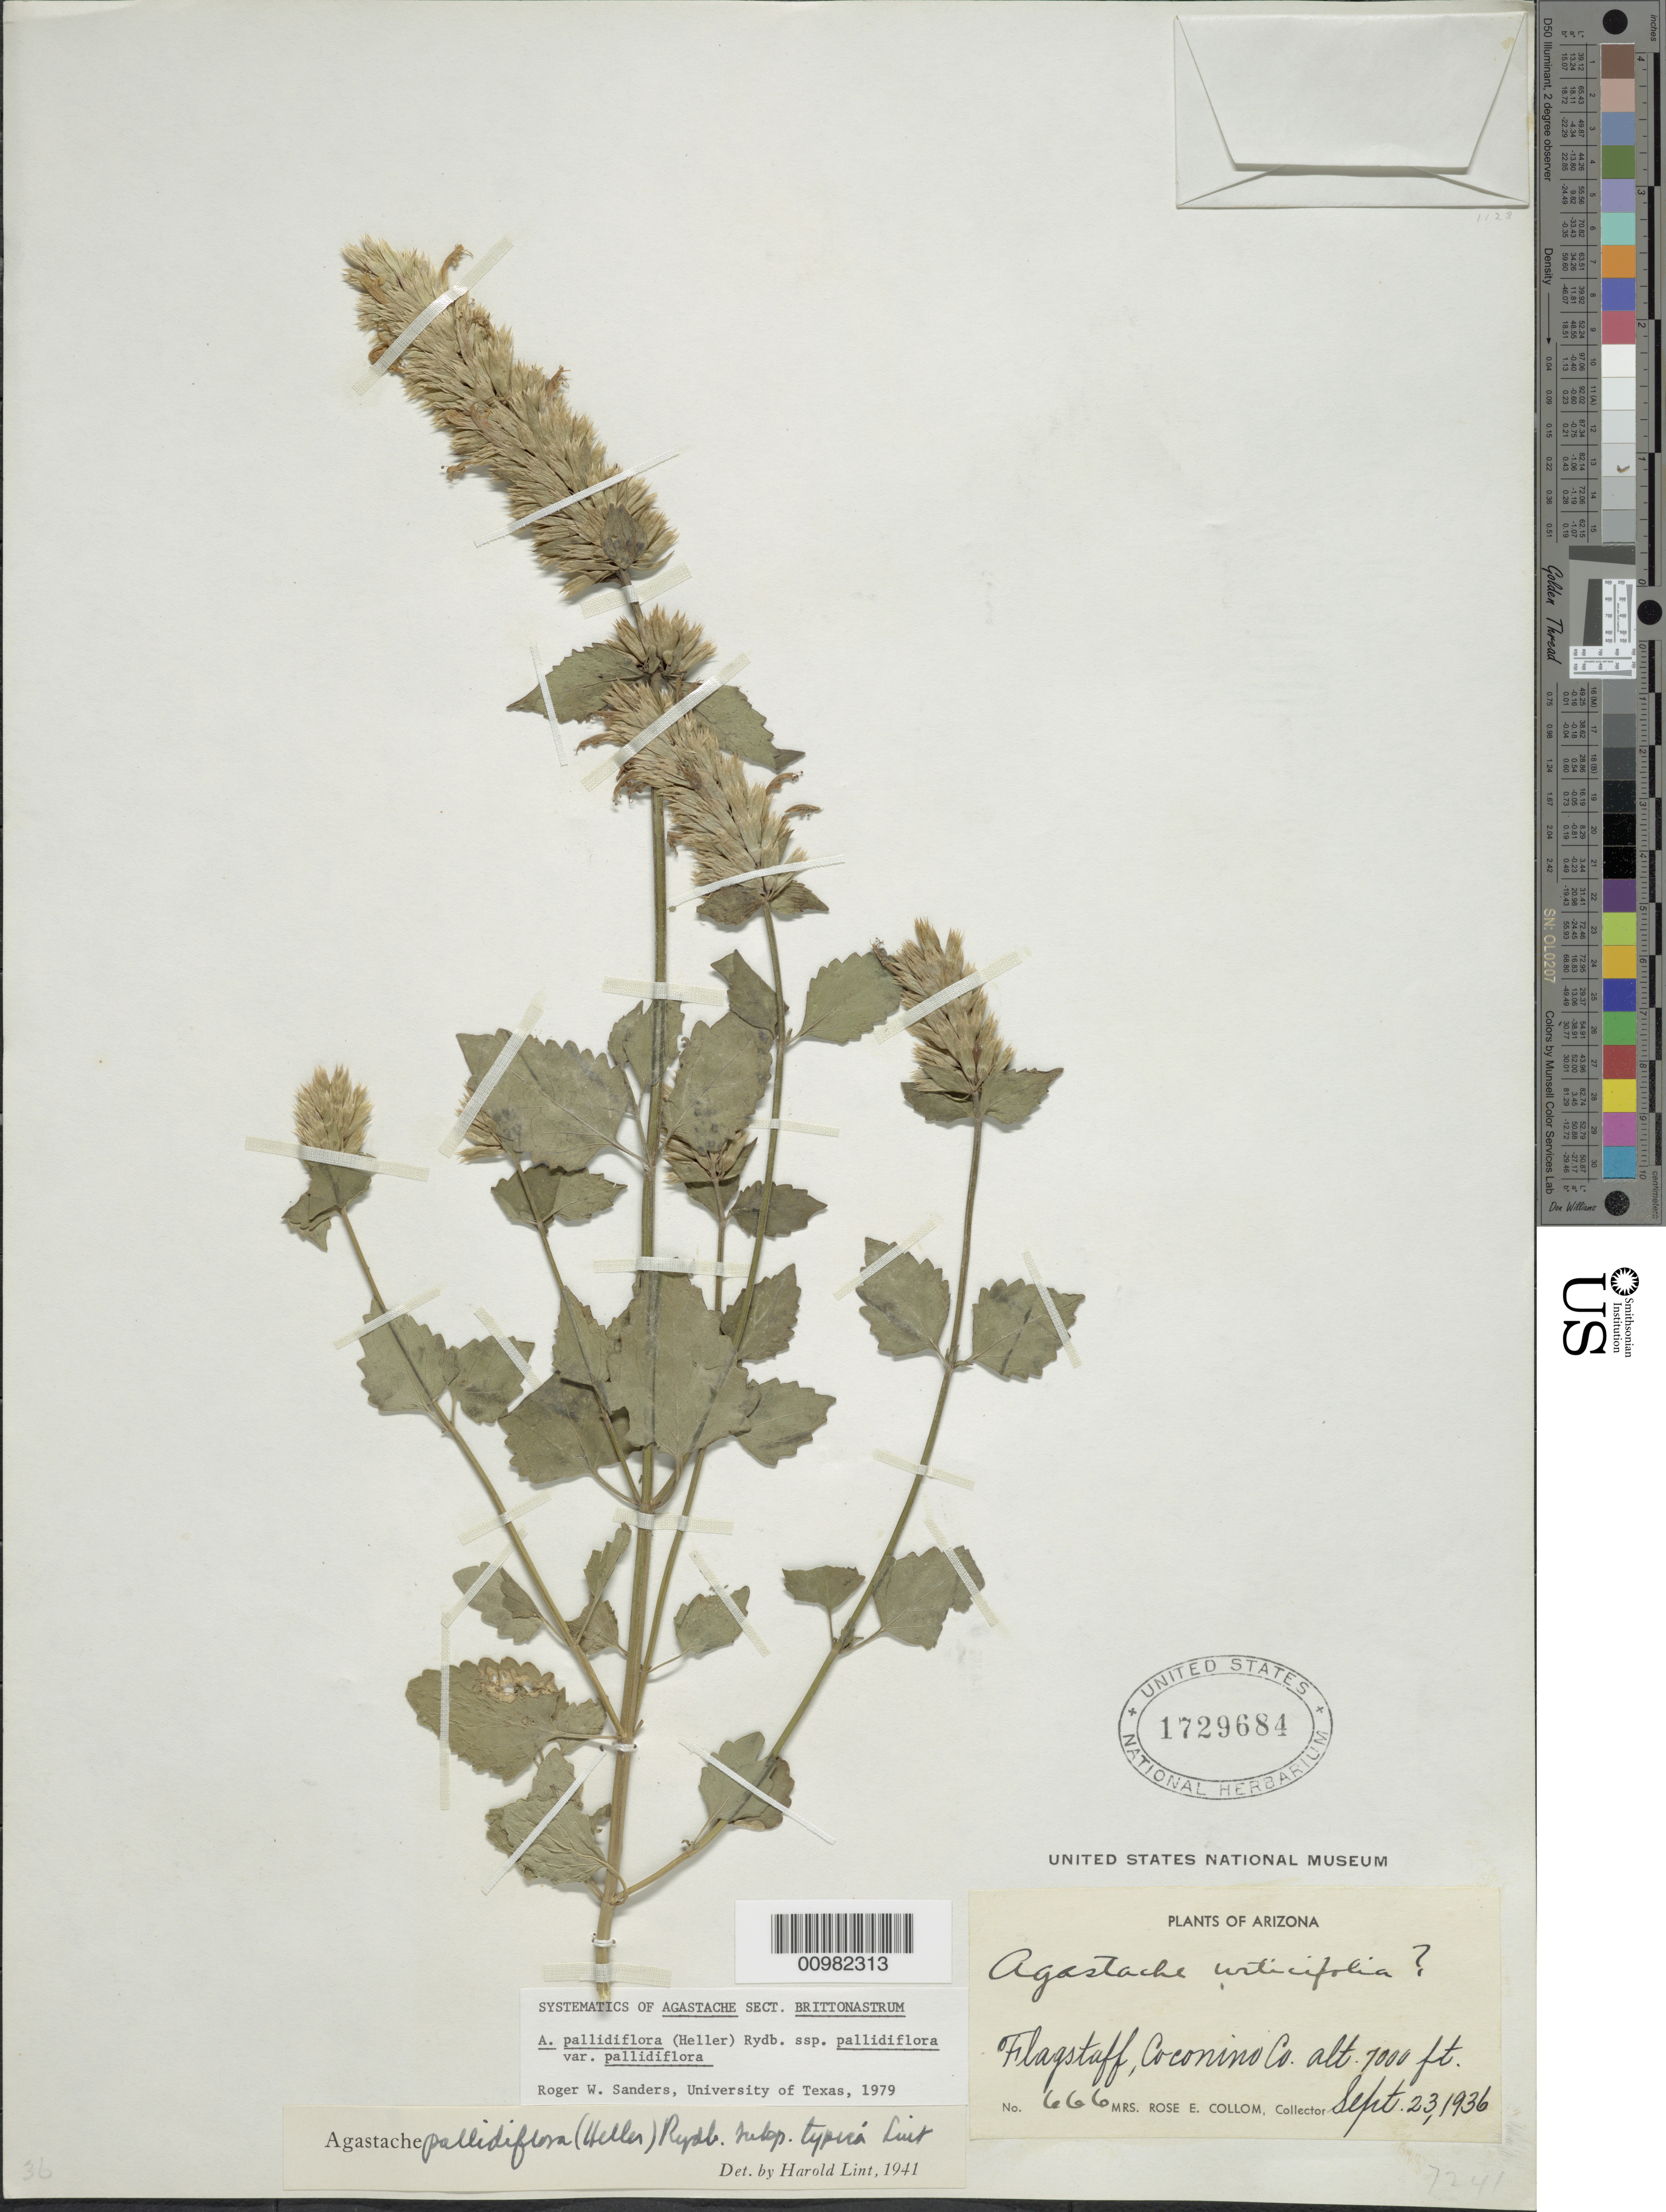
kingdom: Plantae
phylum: Tracheophyta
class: Magnoliopsida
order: Lamiales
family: Lamiaceae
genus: Agastache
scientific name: Agastache pallidiflora var. pallidiflora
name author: (A. Heller) Rydb.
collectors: R. E. Collom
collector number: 666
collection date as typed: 23 Sep 1936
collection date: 1936-09-23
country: United States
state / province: Arizona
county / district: Coconino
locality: Flagstaff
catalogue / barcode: US 1729684